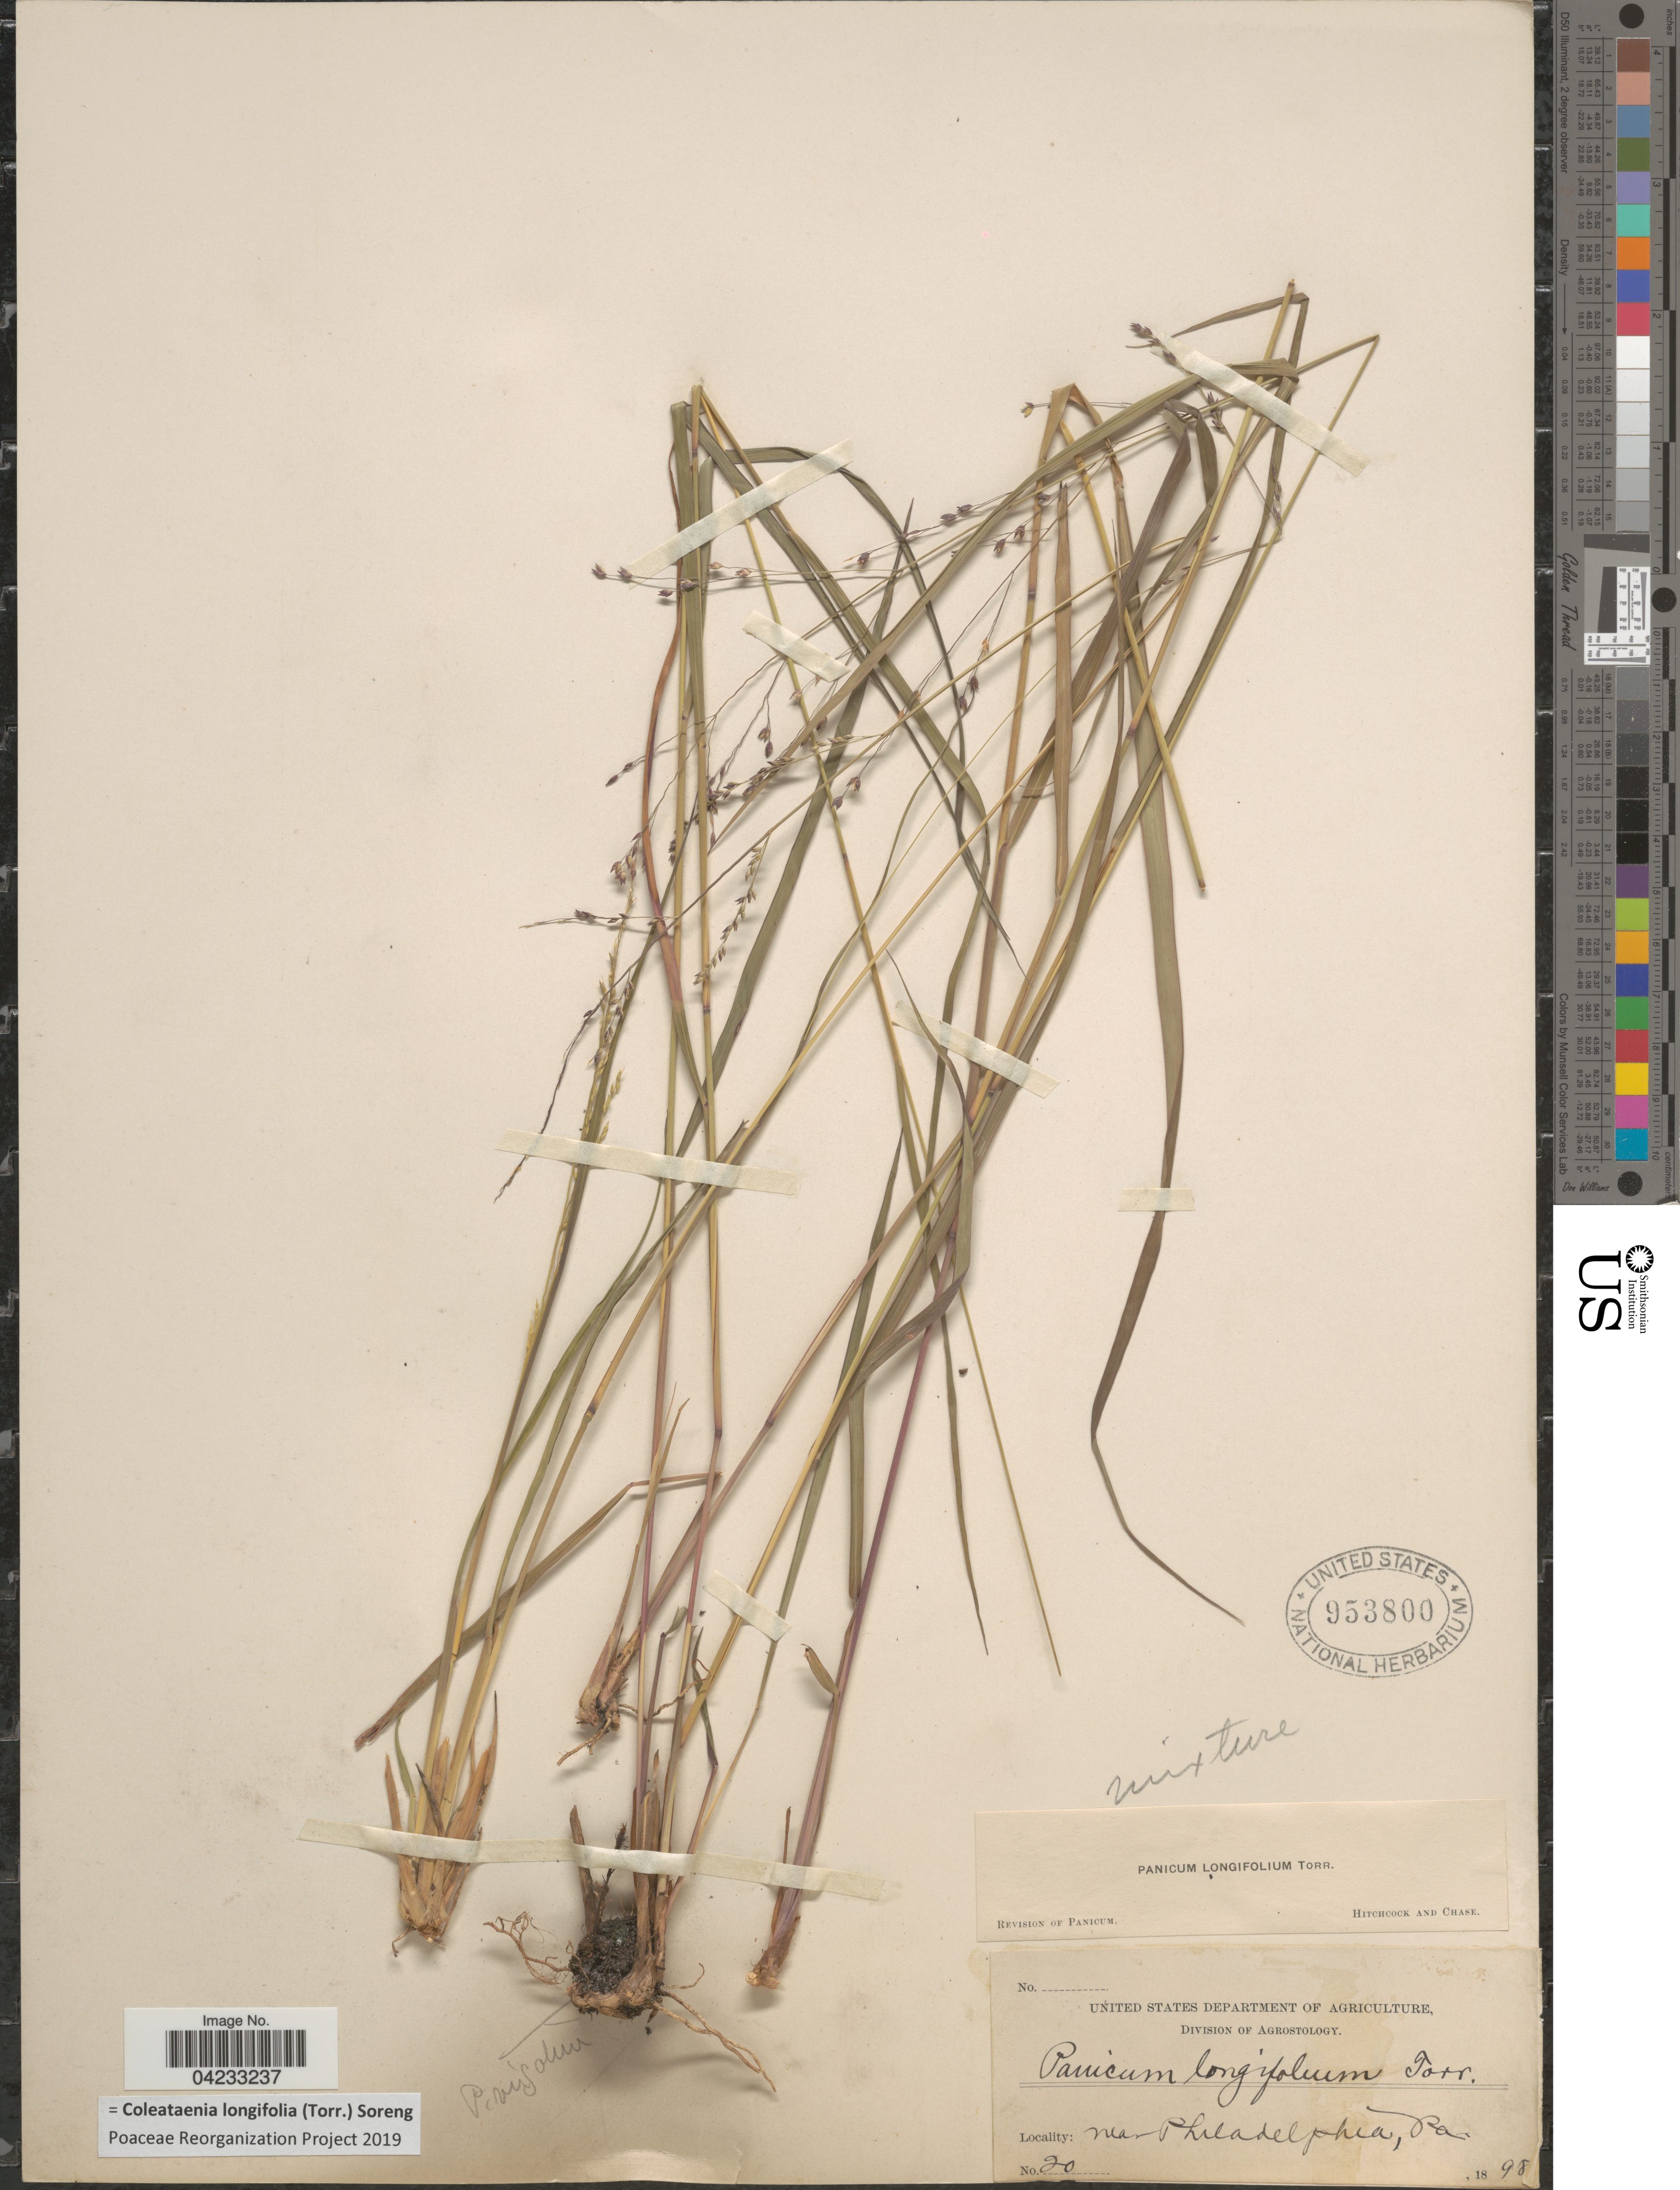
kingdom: Plantae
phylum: Tracheophyta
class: Liliopsida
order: Poales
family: Poaceae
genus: Coleataenia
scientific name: Coleataenia longifolia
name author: (Torr.) Soreng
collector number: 20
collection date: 1898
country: United States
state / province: Pennsylvania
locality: Near Philadelphia.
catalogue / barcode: US 953800